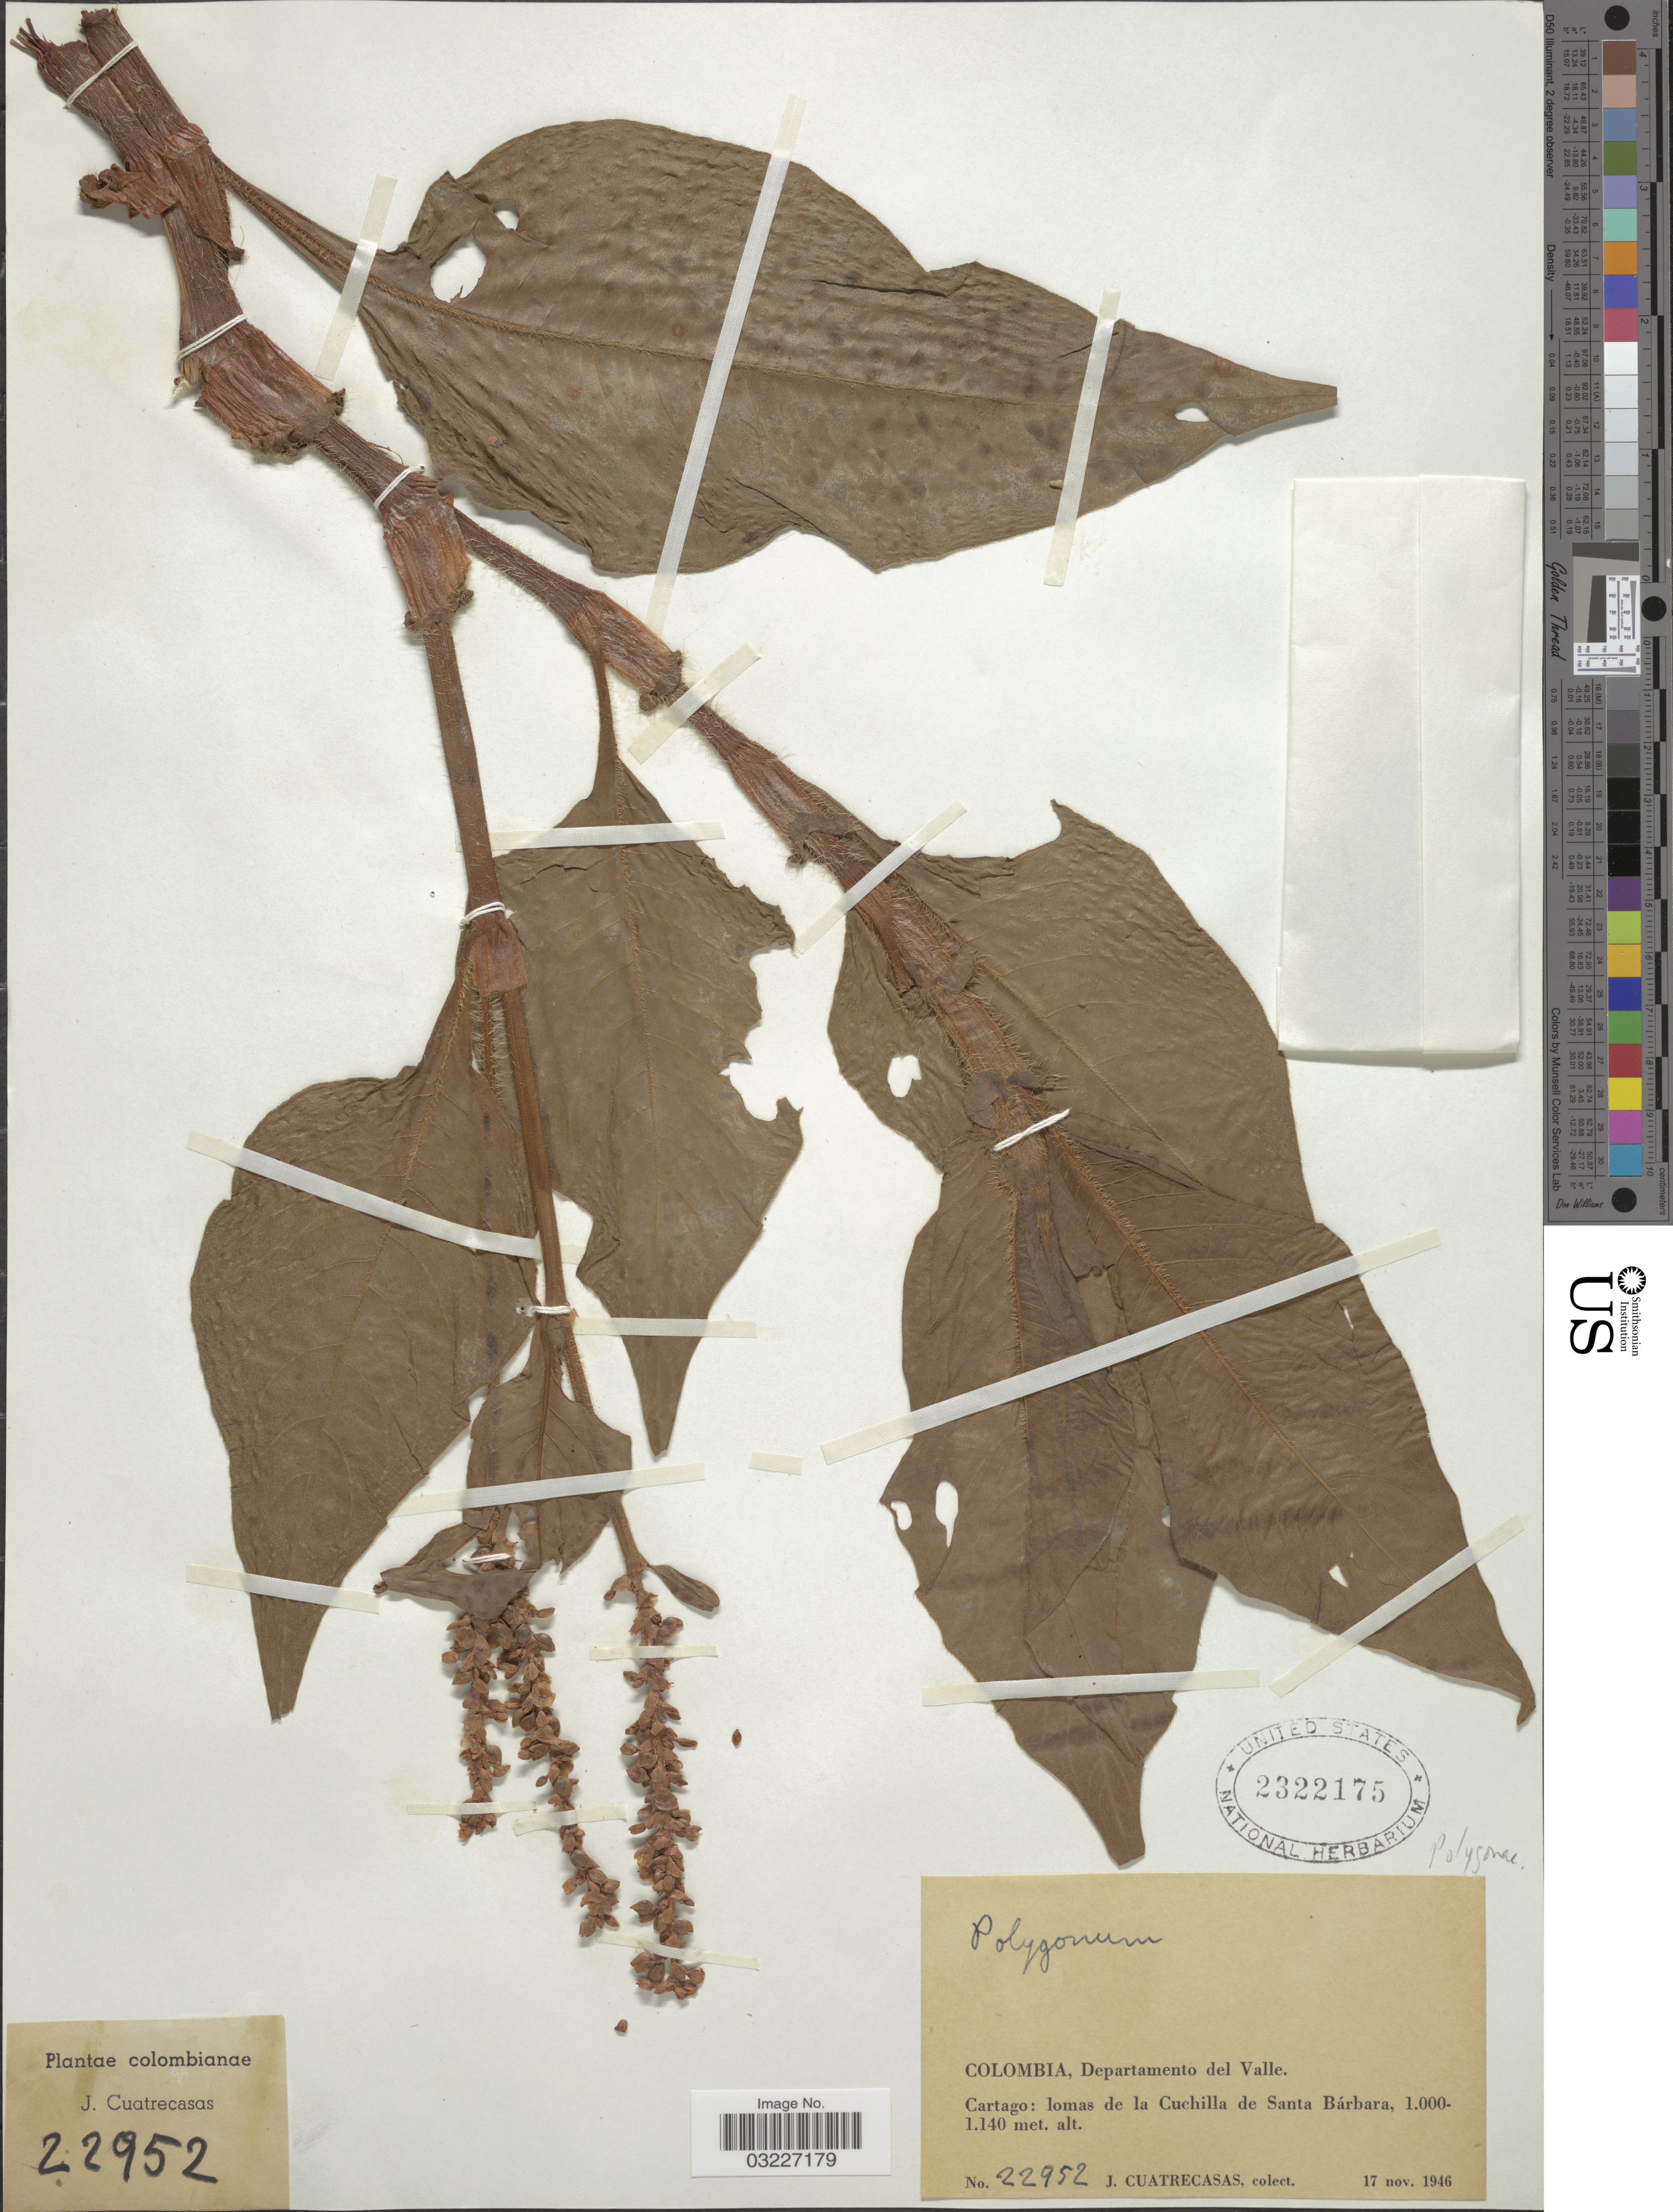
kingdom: Plantae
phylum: Tracheophyta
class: Magnoliopsida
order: Caryophyllales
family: Polygonaceae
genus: Polygonum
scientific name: Polygonum sp.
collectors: J. Cuatrecasas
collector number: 22952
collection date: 1946-11-17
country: Colombia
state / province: Valle del Cauca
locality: Departamento del Valle. Cartago: lomas de la Cuchilla de Santa Bárbara.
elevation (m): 1000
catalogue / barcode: US 2322175